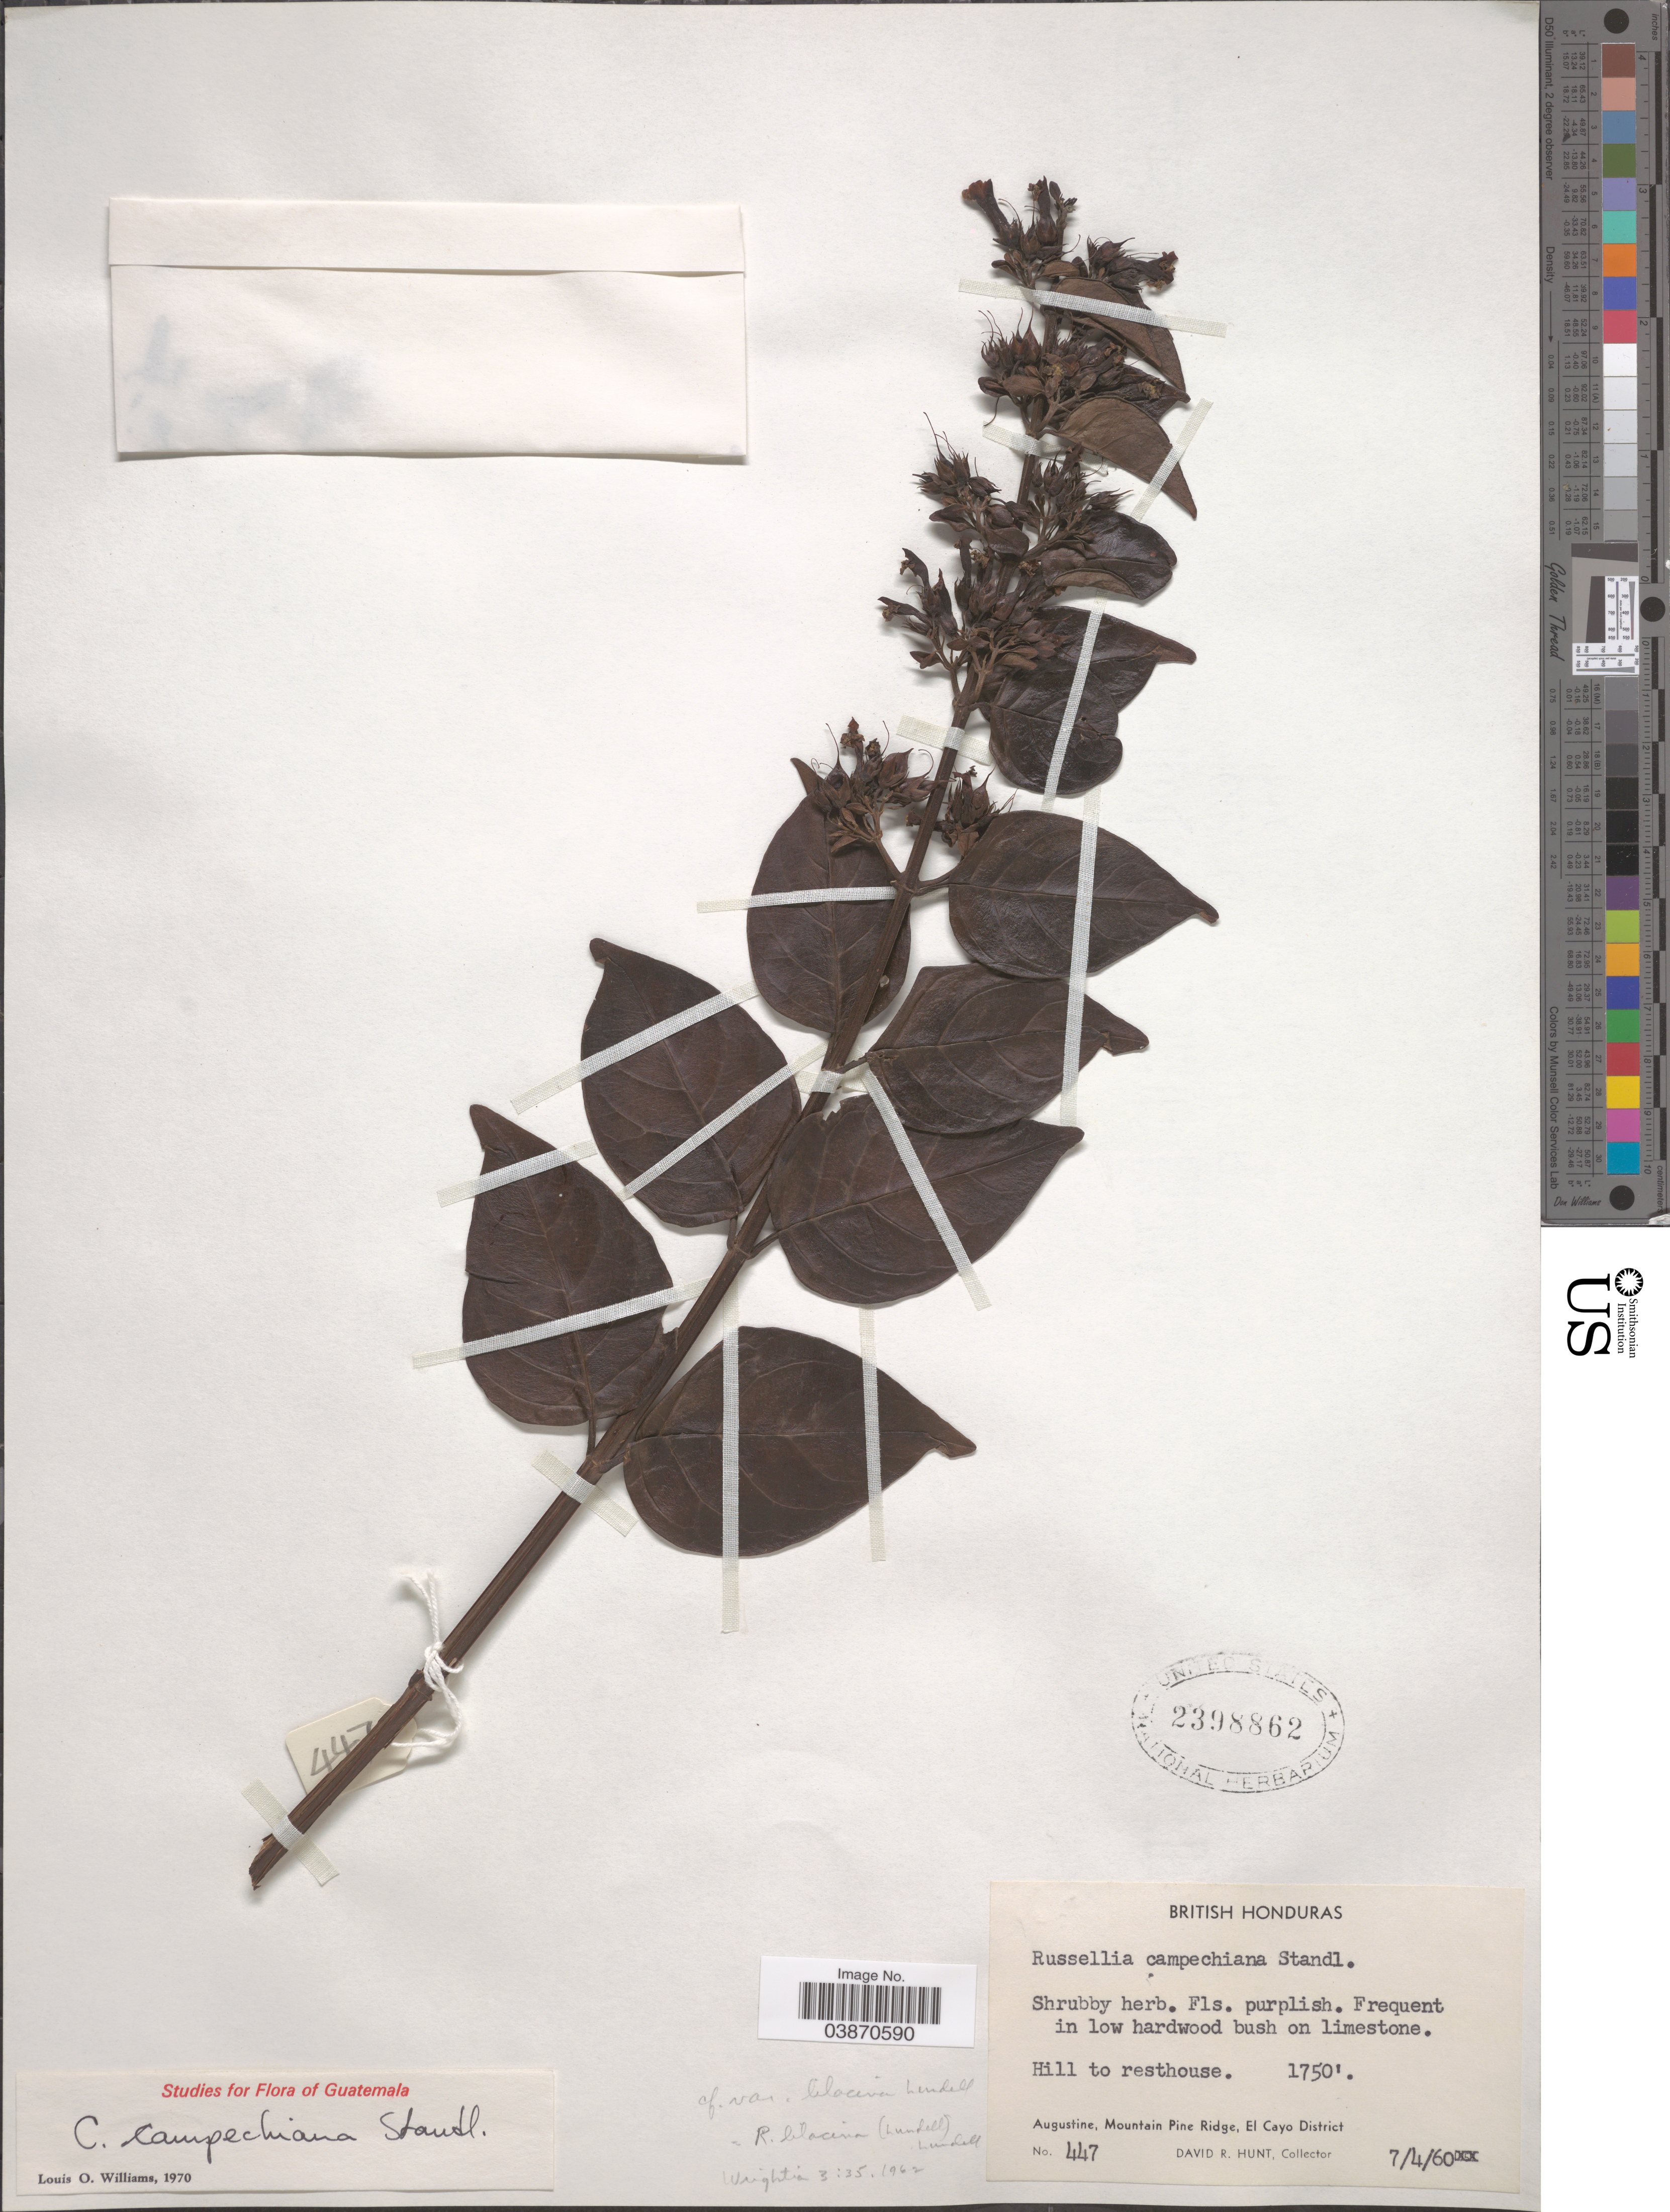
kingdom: Plantae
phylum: Tracheophyta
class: Magnoliopsida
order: Lamiales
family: Plantaginaceae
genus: Russelia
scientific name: Russelia campechiana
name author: Standl.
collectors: D. R. Hunt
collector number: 447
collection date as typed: Transcribed d/m/y: 7/4/60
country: Belize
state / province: Cayo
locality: British Honduras. Hill to resthouse. Augustine, Mountain Pine Ridge, El Cayo District.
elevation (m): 533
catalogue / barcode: US 2398862